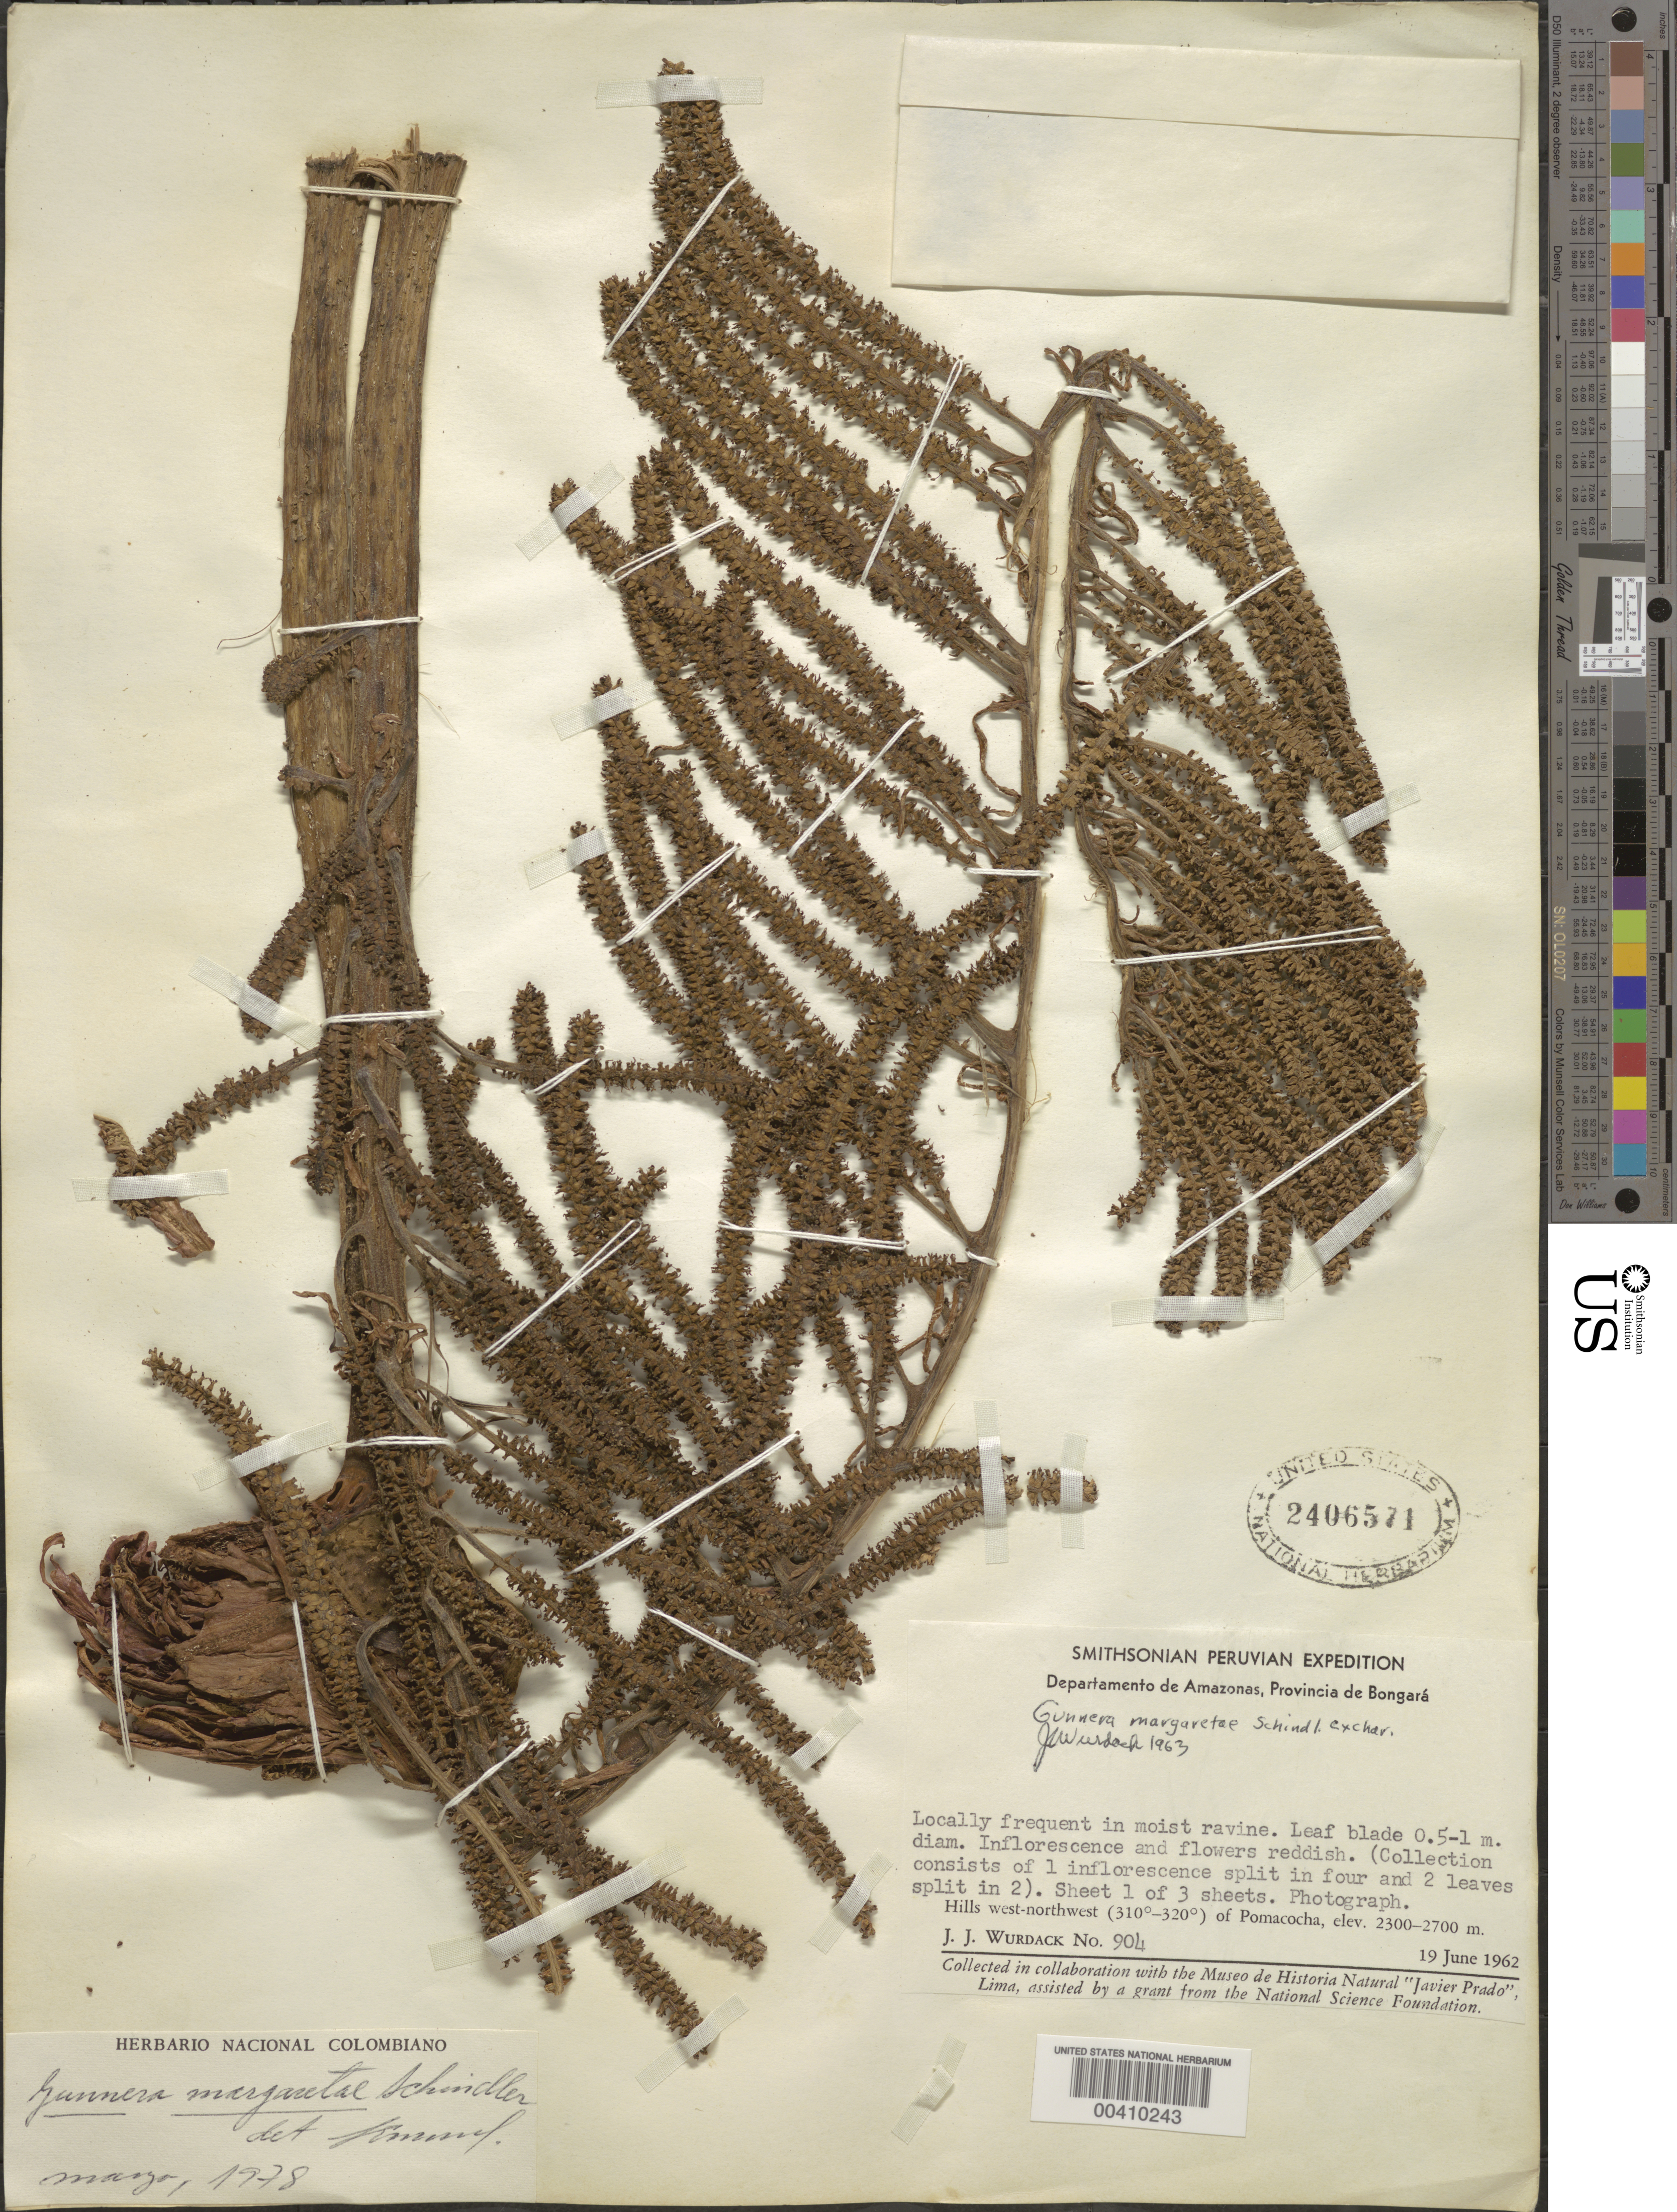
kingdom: Plantae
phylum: Tracheophyta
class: Magnoliopsida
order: Gunnerales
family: Gunneraceae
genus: Gunnera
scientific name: Gunnera margaretae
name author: Schindl.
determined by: Wurdack, John J., (US), US (UNITED STATES)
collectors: J. J. Wurdack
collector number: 904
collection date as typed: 19 Jun 1962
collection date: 1962-06-19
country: Peru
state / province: Amazonas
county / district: Bongará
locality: hills NNW (310° - 320°) of Pomacocha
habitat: Moist ravine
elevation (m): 2300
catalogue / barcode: US 2406571